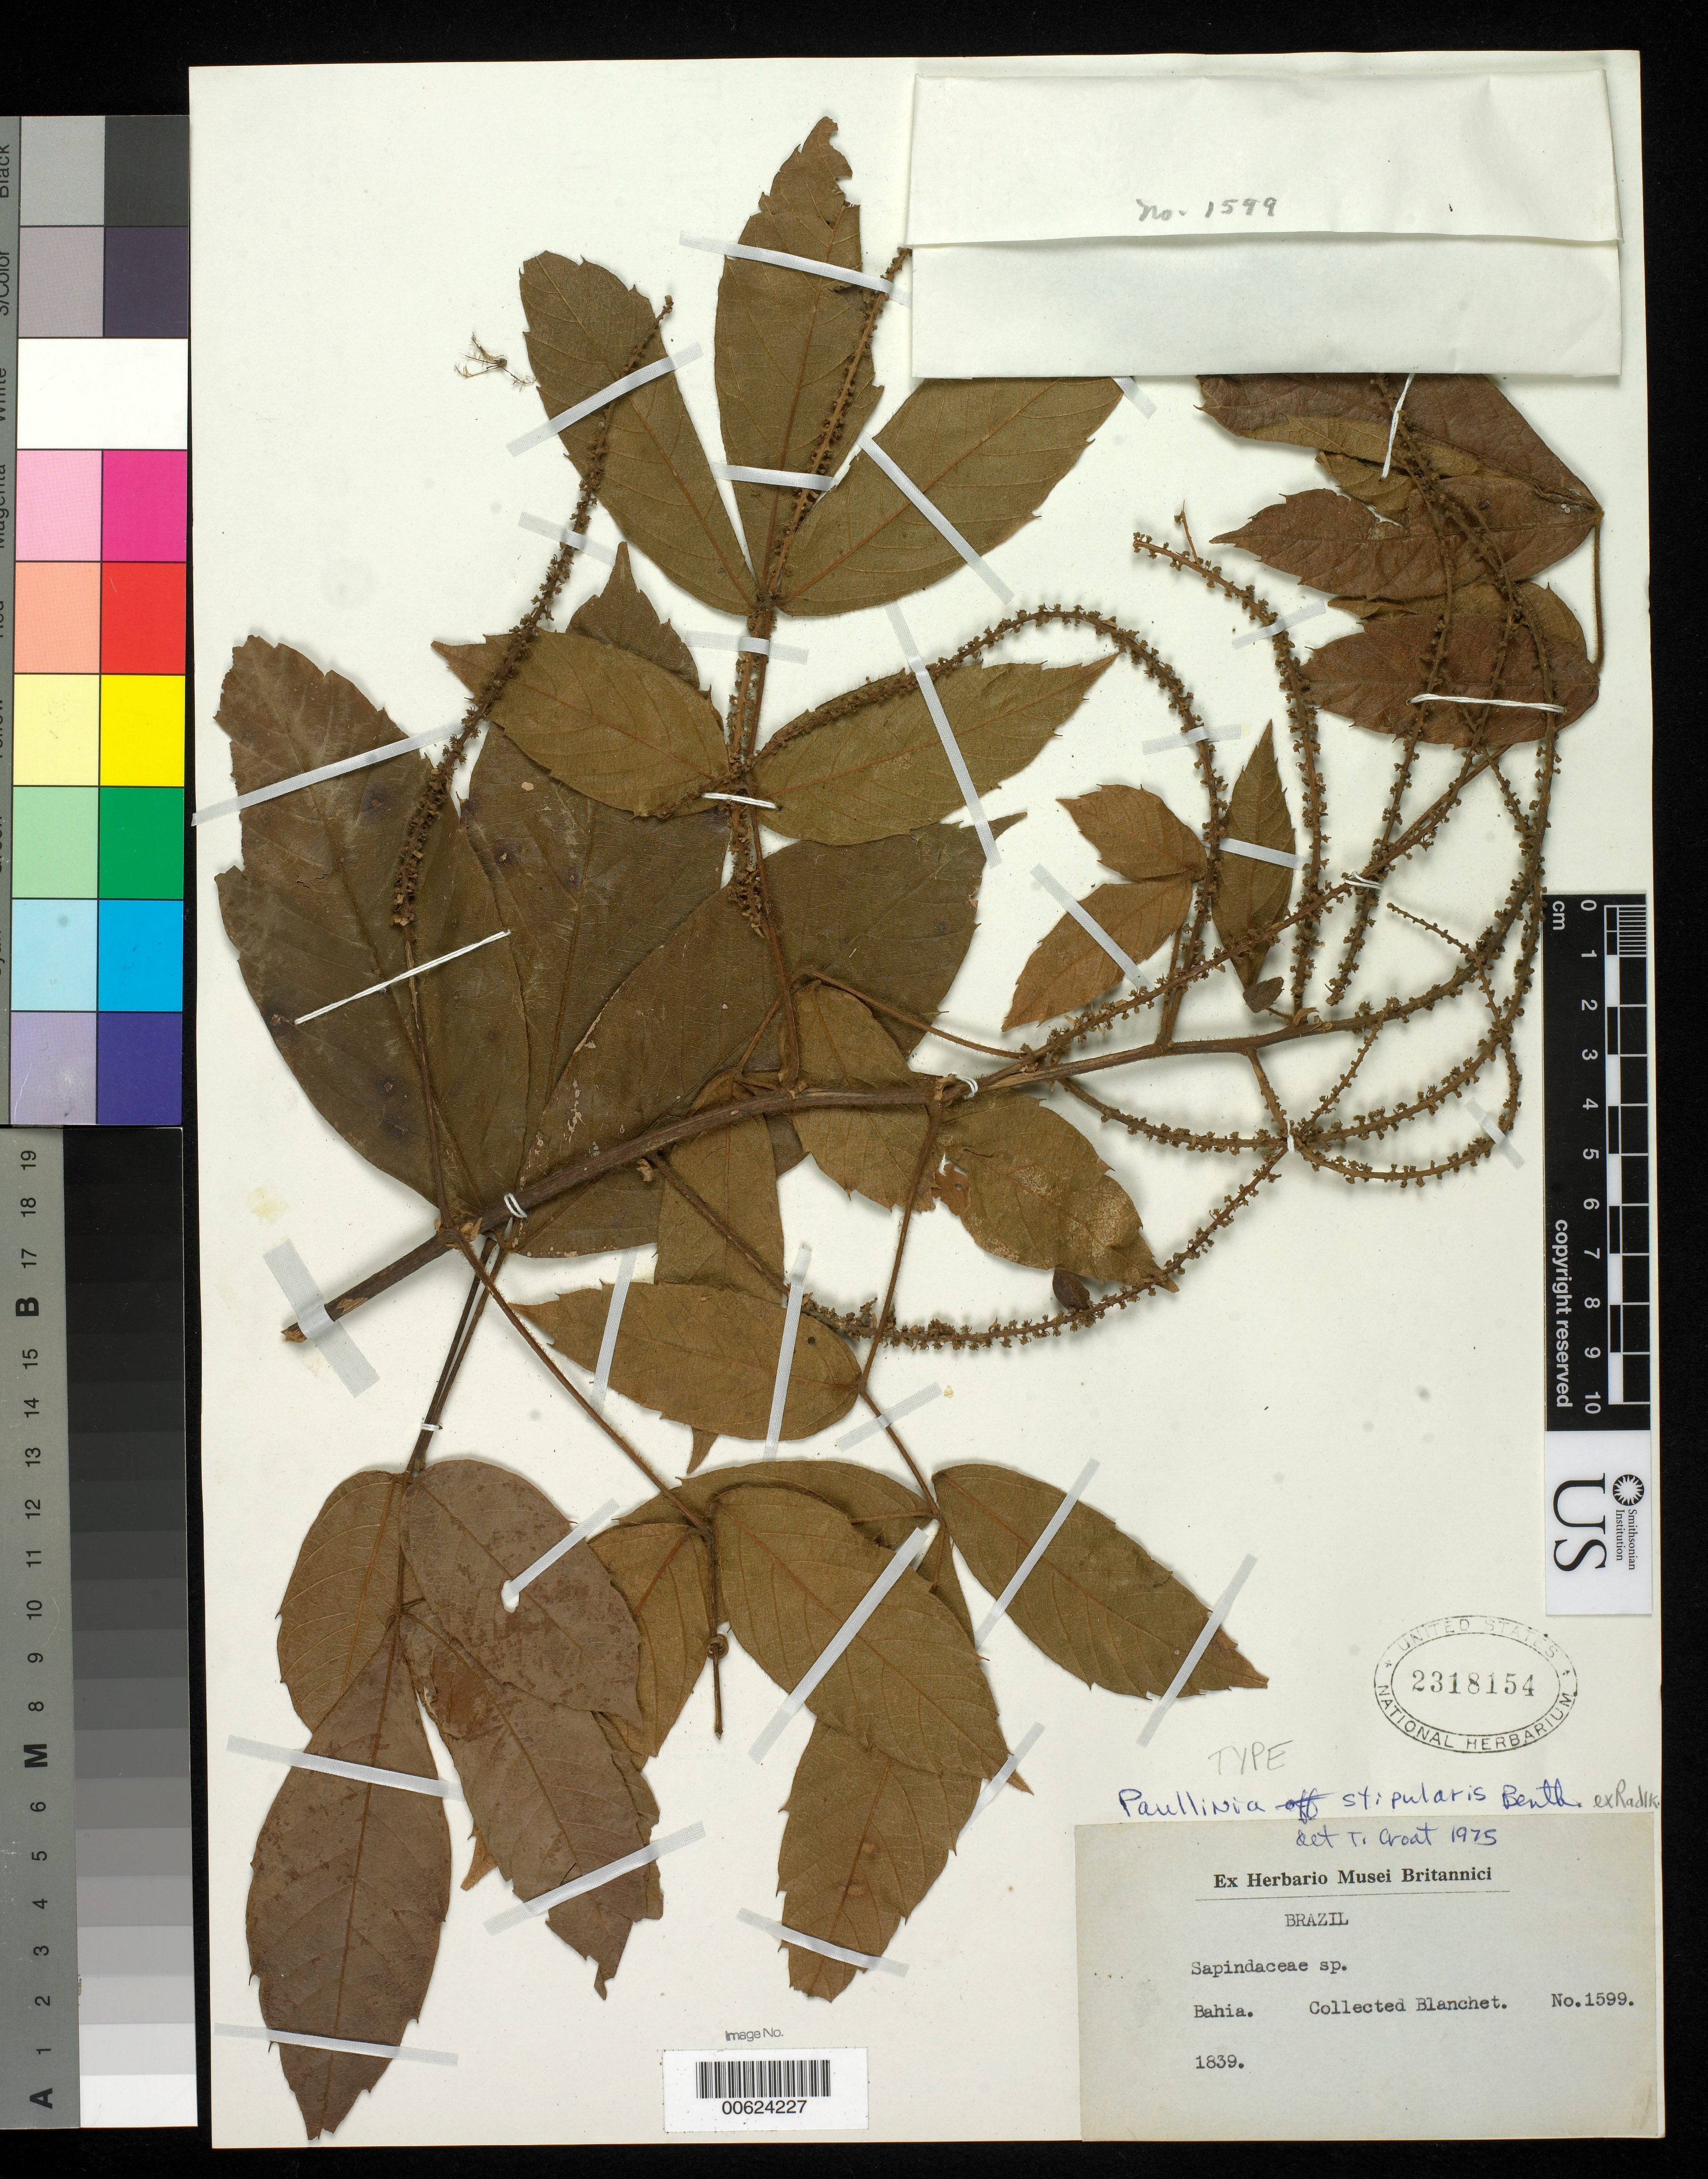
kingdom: Plantae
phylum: Tracheophyta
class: Magnoliopsida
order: Sapindales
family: Sapindaceae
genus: Paullinia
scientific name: Paullinia stipularis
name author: Benth. ex Radlk.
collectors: J. Blanchet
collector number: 1599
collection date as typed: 1839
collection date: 1839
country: Brazil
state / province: Bahia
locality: North of Esplanda city on road to Jaquera.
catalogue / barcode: US 2318154